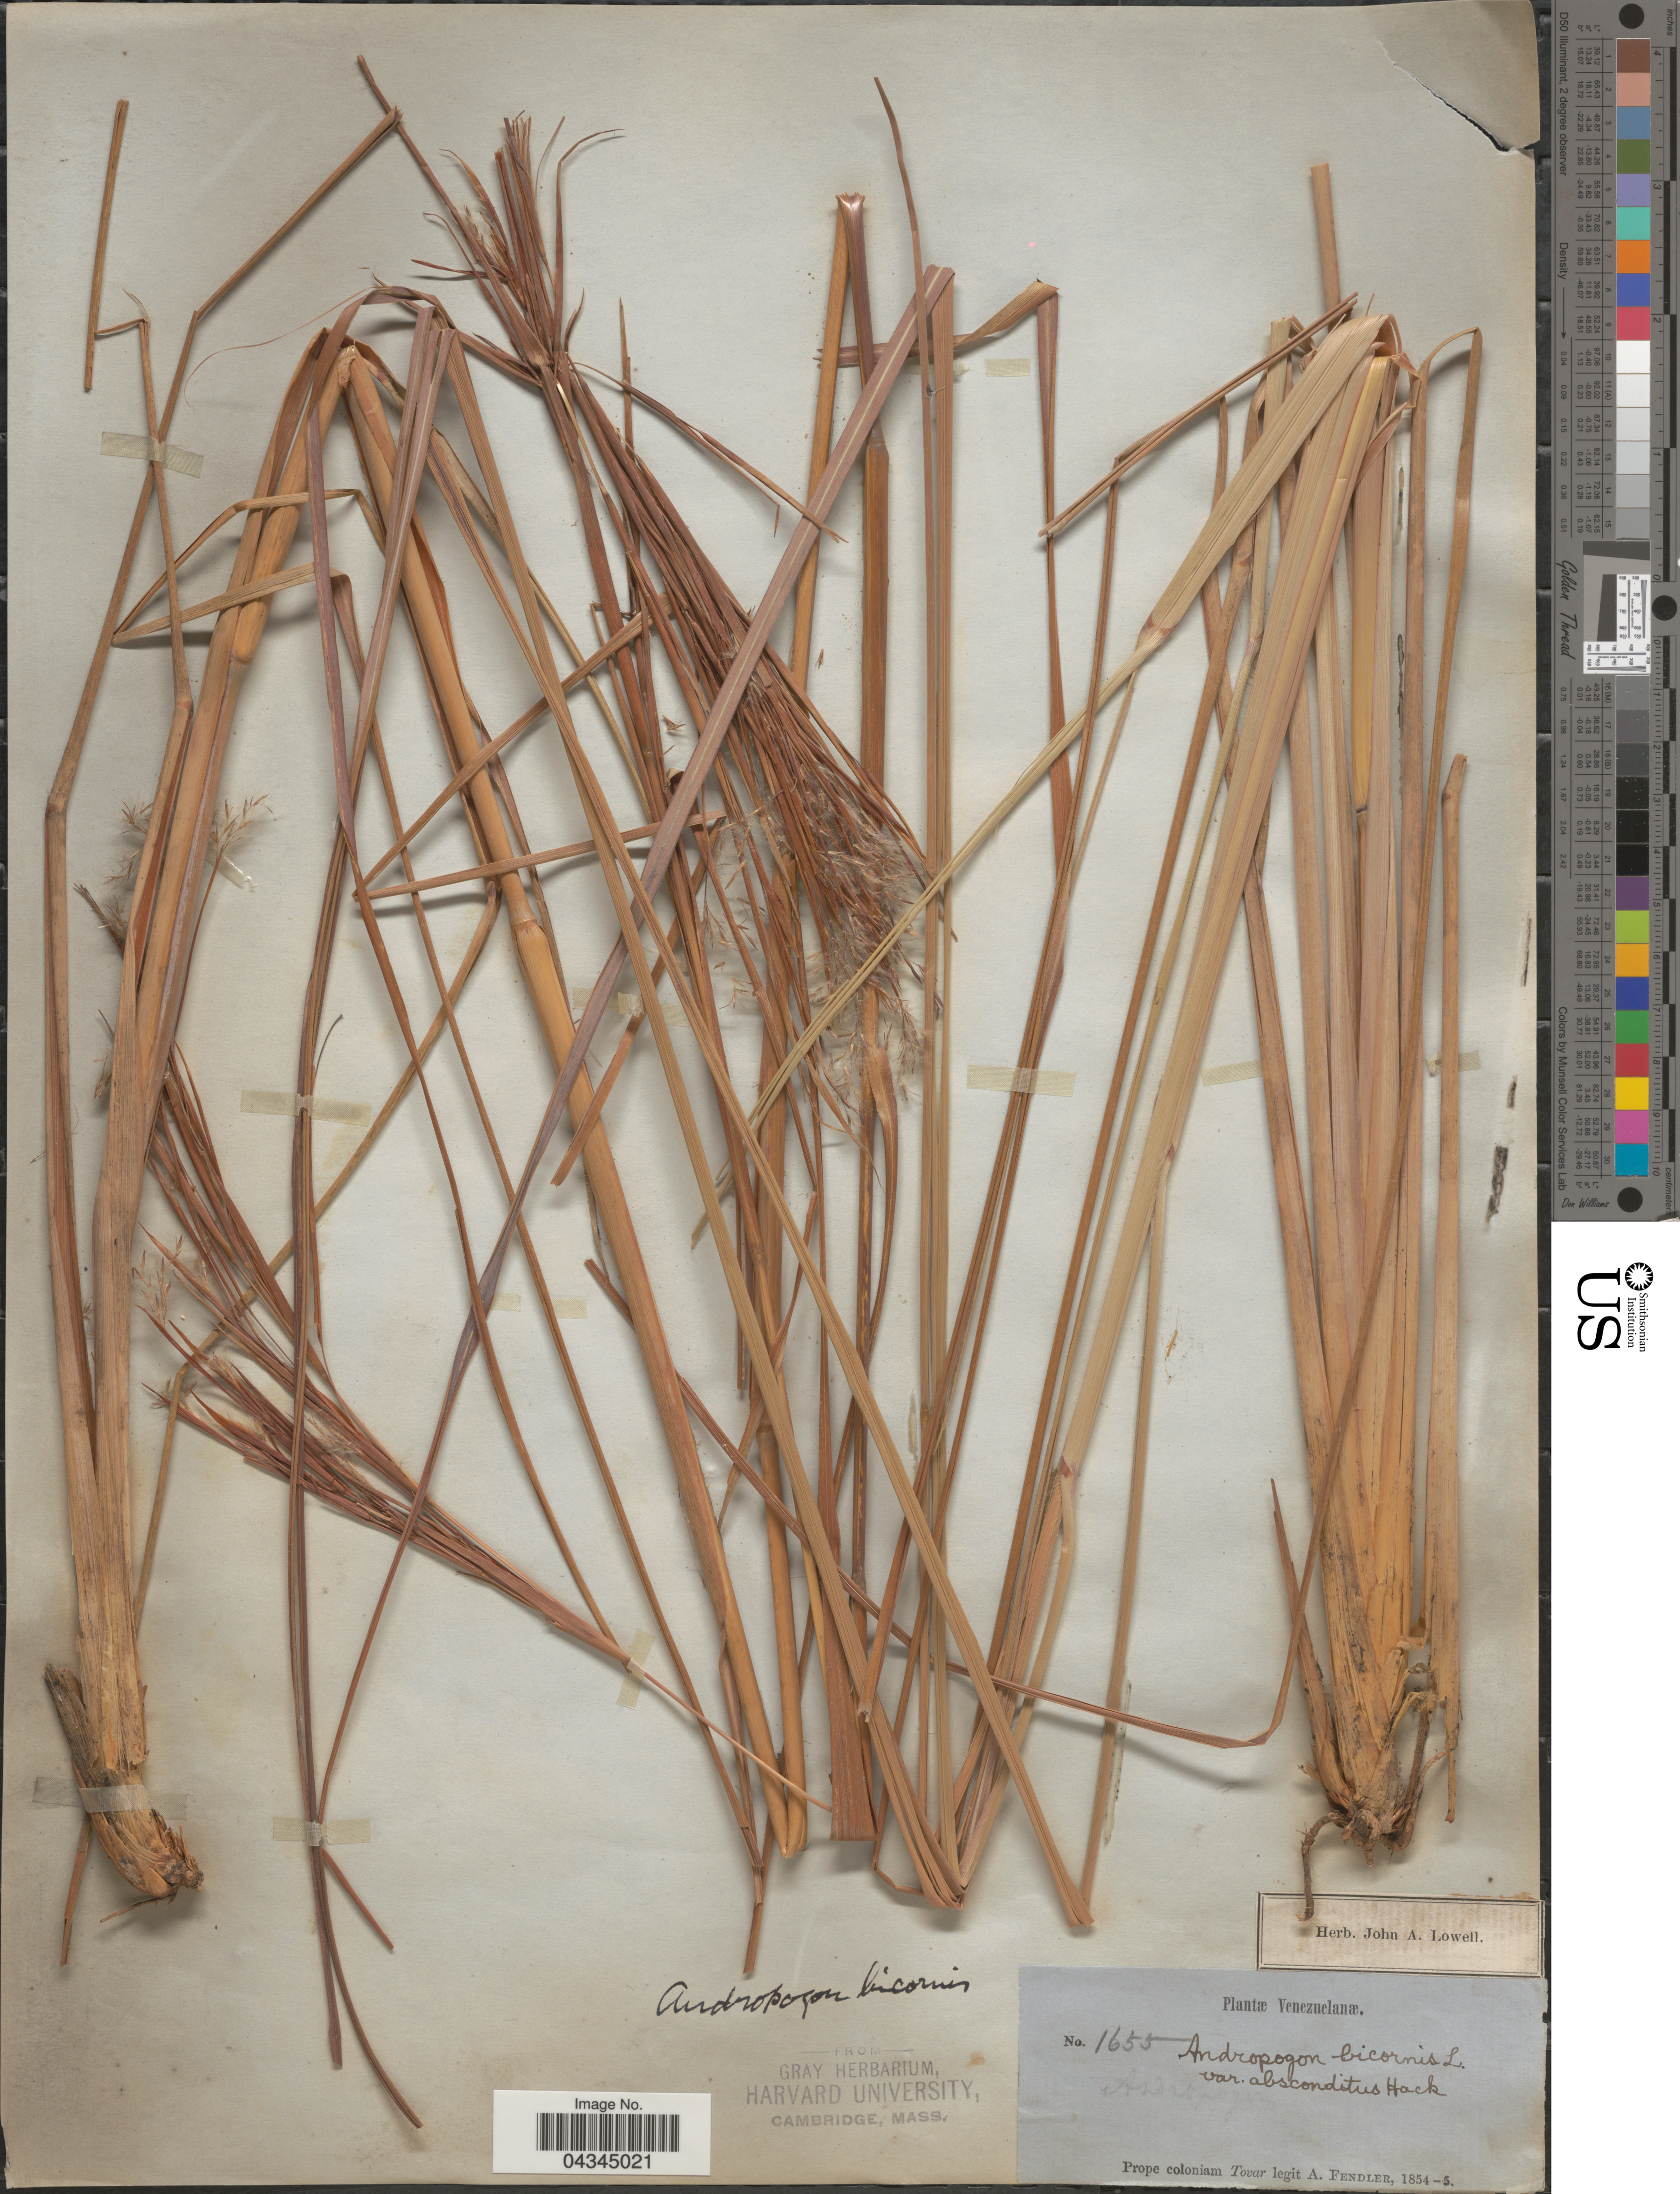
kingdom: Plantae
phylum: Tracheophyta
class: Liliopsida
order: Poales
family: Poaceae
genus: Andropogon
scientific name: Andropogon bicornis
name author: L.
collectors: A. Fendler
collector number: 1655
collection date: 1854/1855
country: Venezuela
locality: Prope coloniam Tovar.